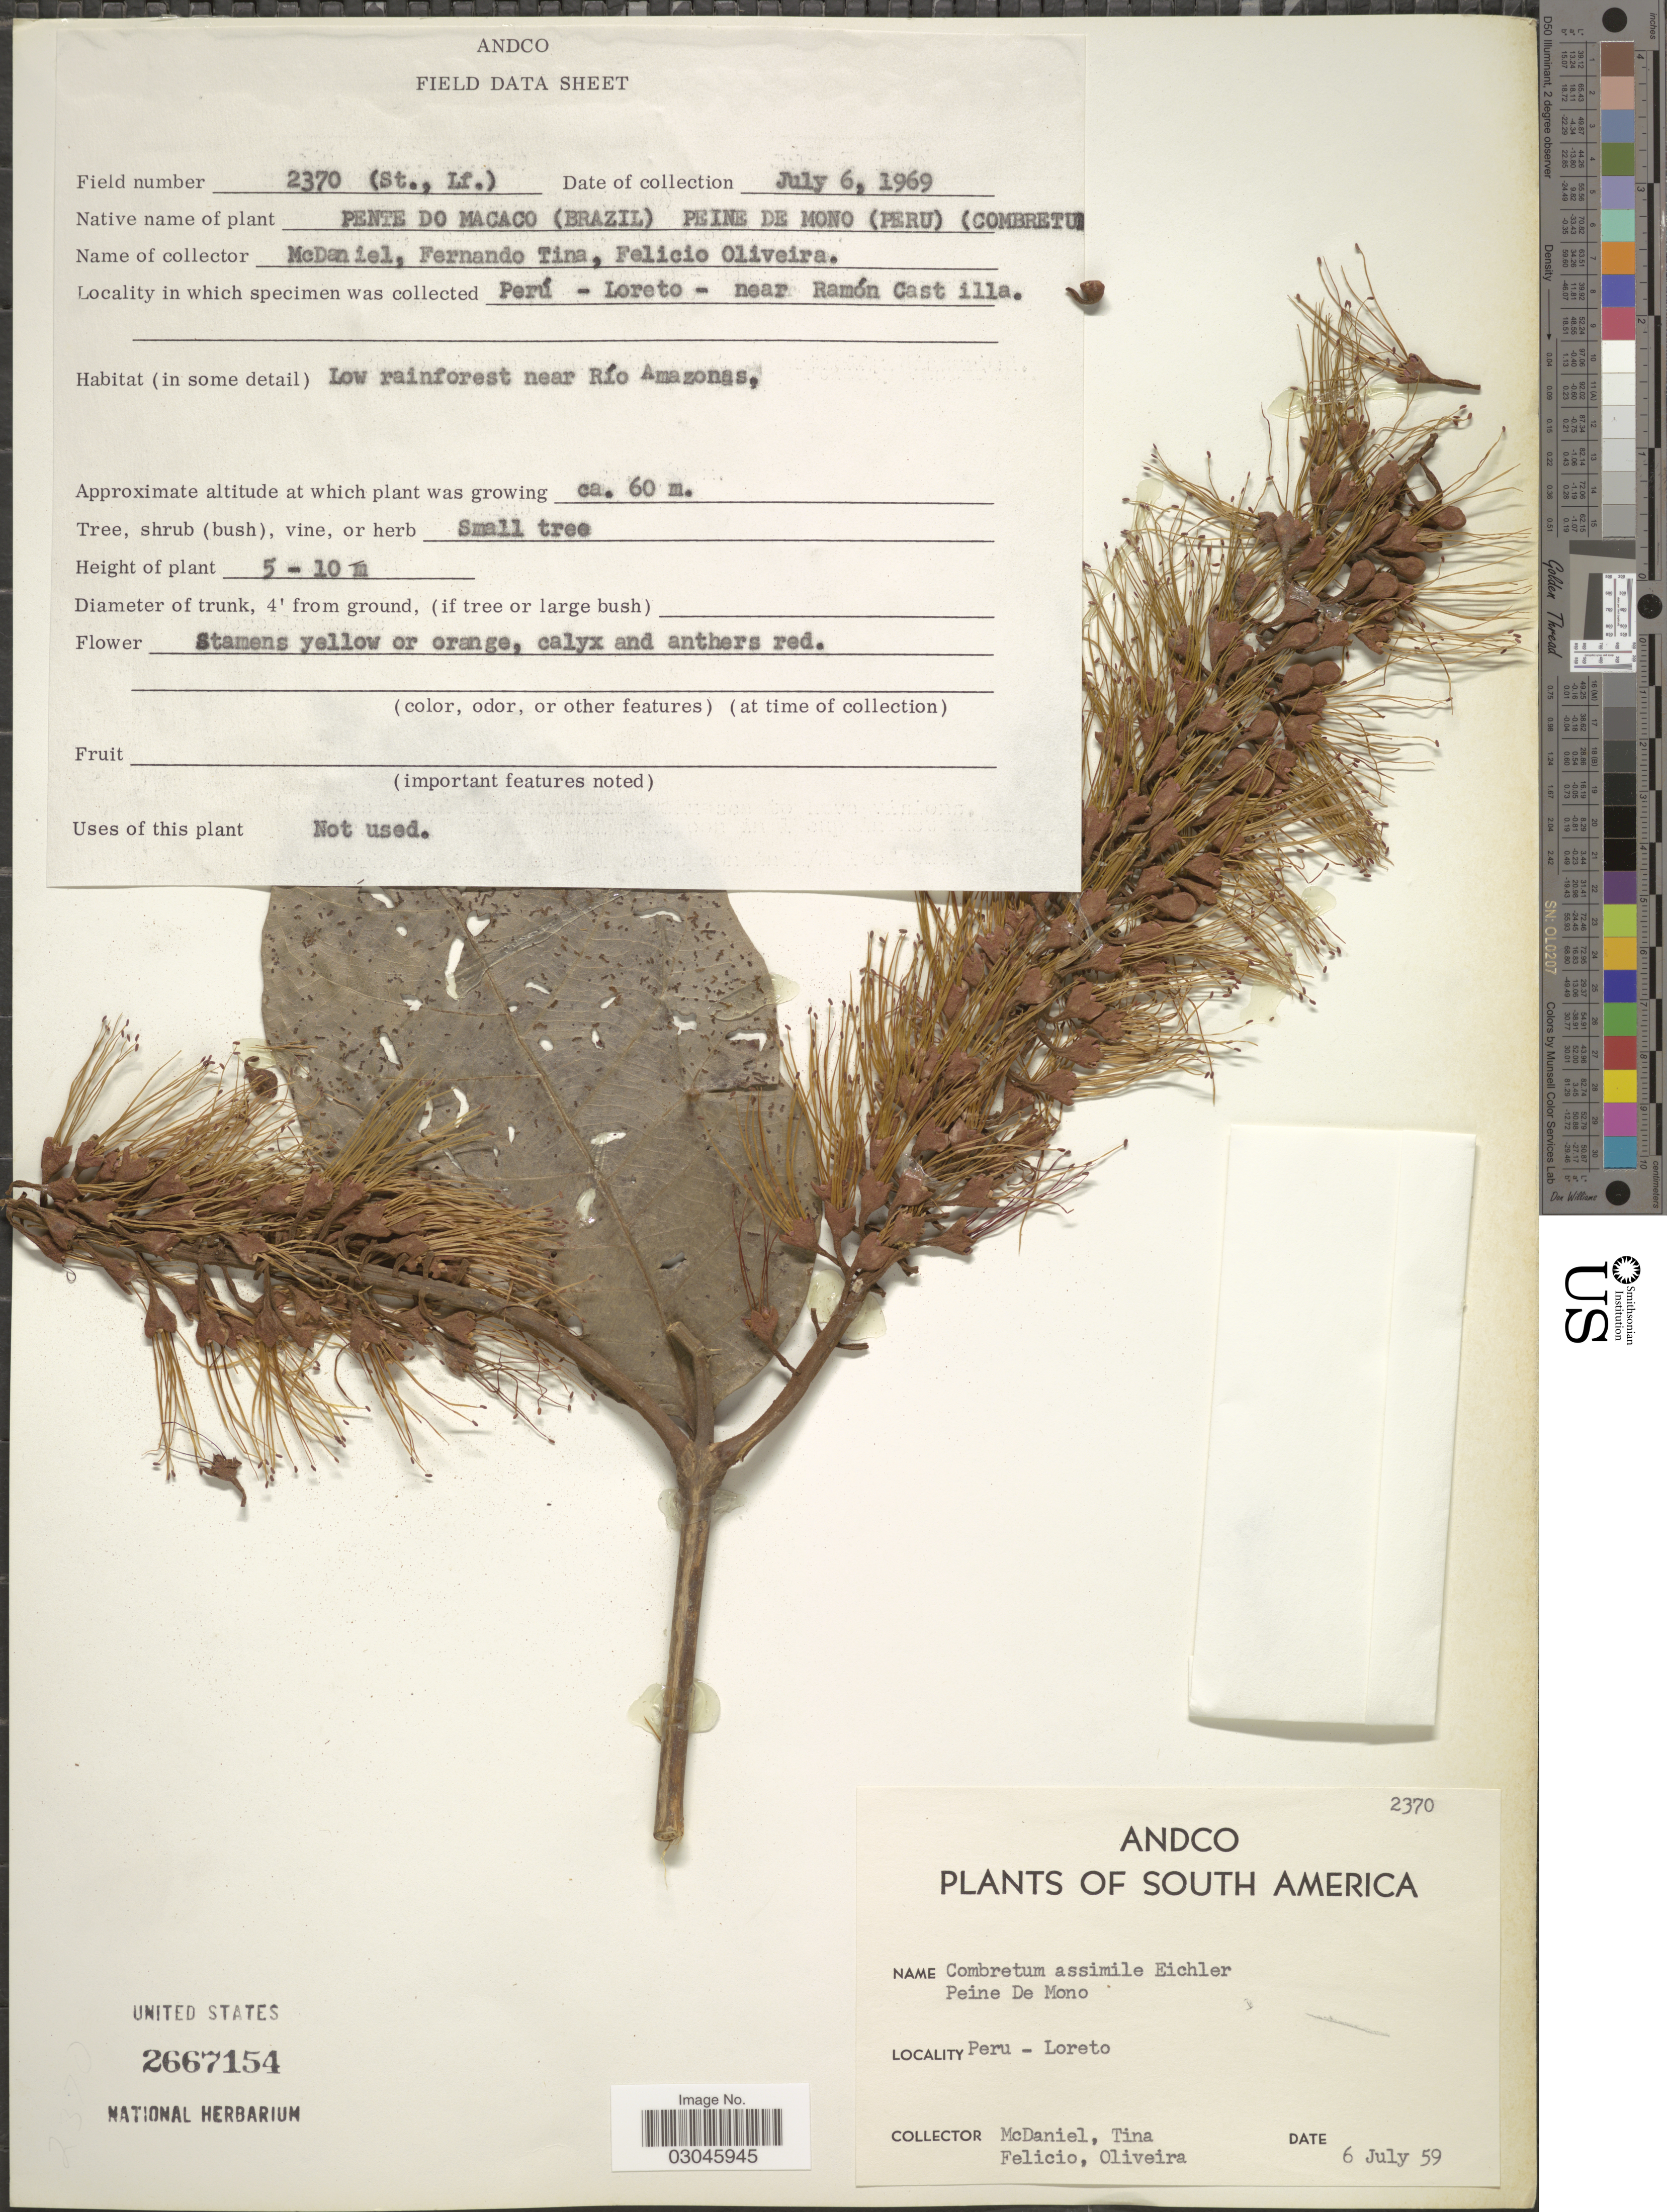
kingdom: Plantae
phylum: Tracheophyta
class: Magnoliopsida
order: Myrtales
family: Combretaceae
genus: Combretum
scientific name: Combretum assimile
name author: Eichler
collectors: -- McDaniel, -. Tina, -- Felicio & -. Oliveira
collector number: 2370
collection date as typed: Transcribed d/m/y: 6/7/59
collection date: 1969-07-06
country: Peru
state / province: Loreto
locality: Andco. Near Ramón Castilla.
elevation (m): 60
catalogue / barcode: US 2667154